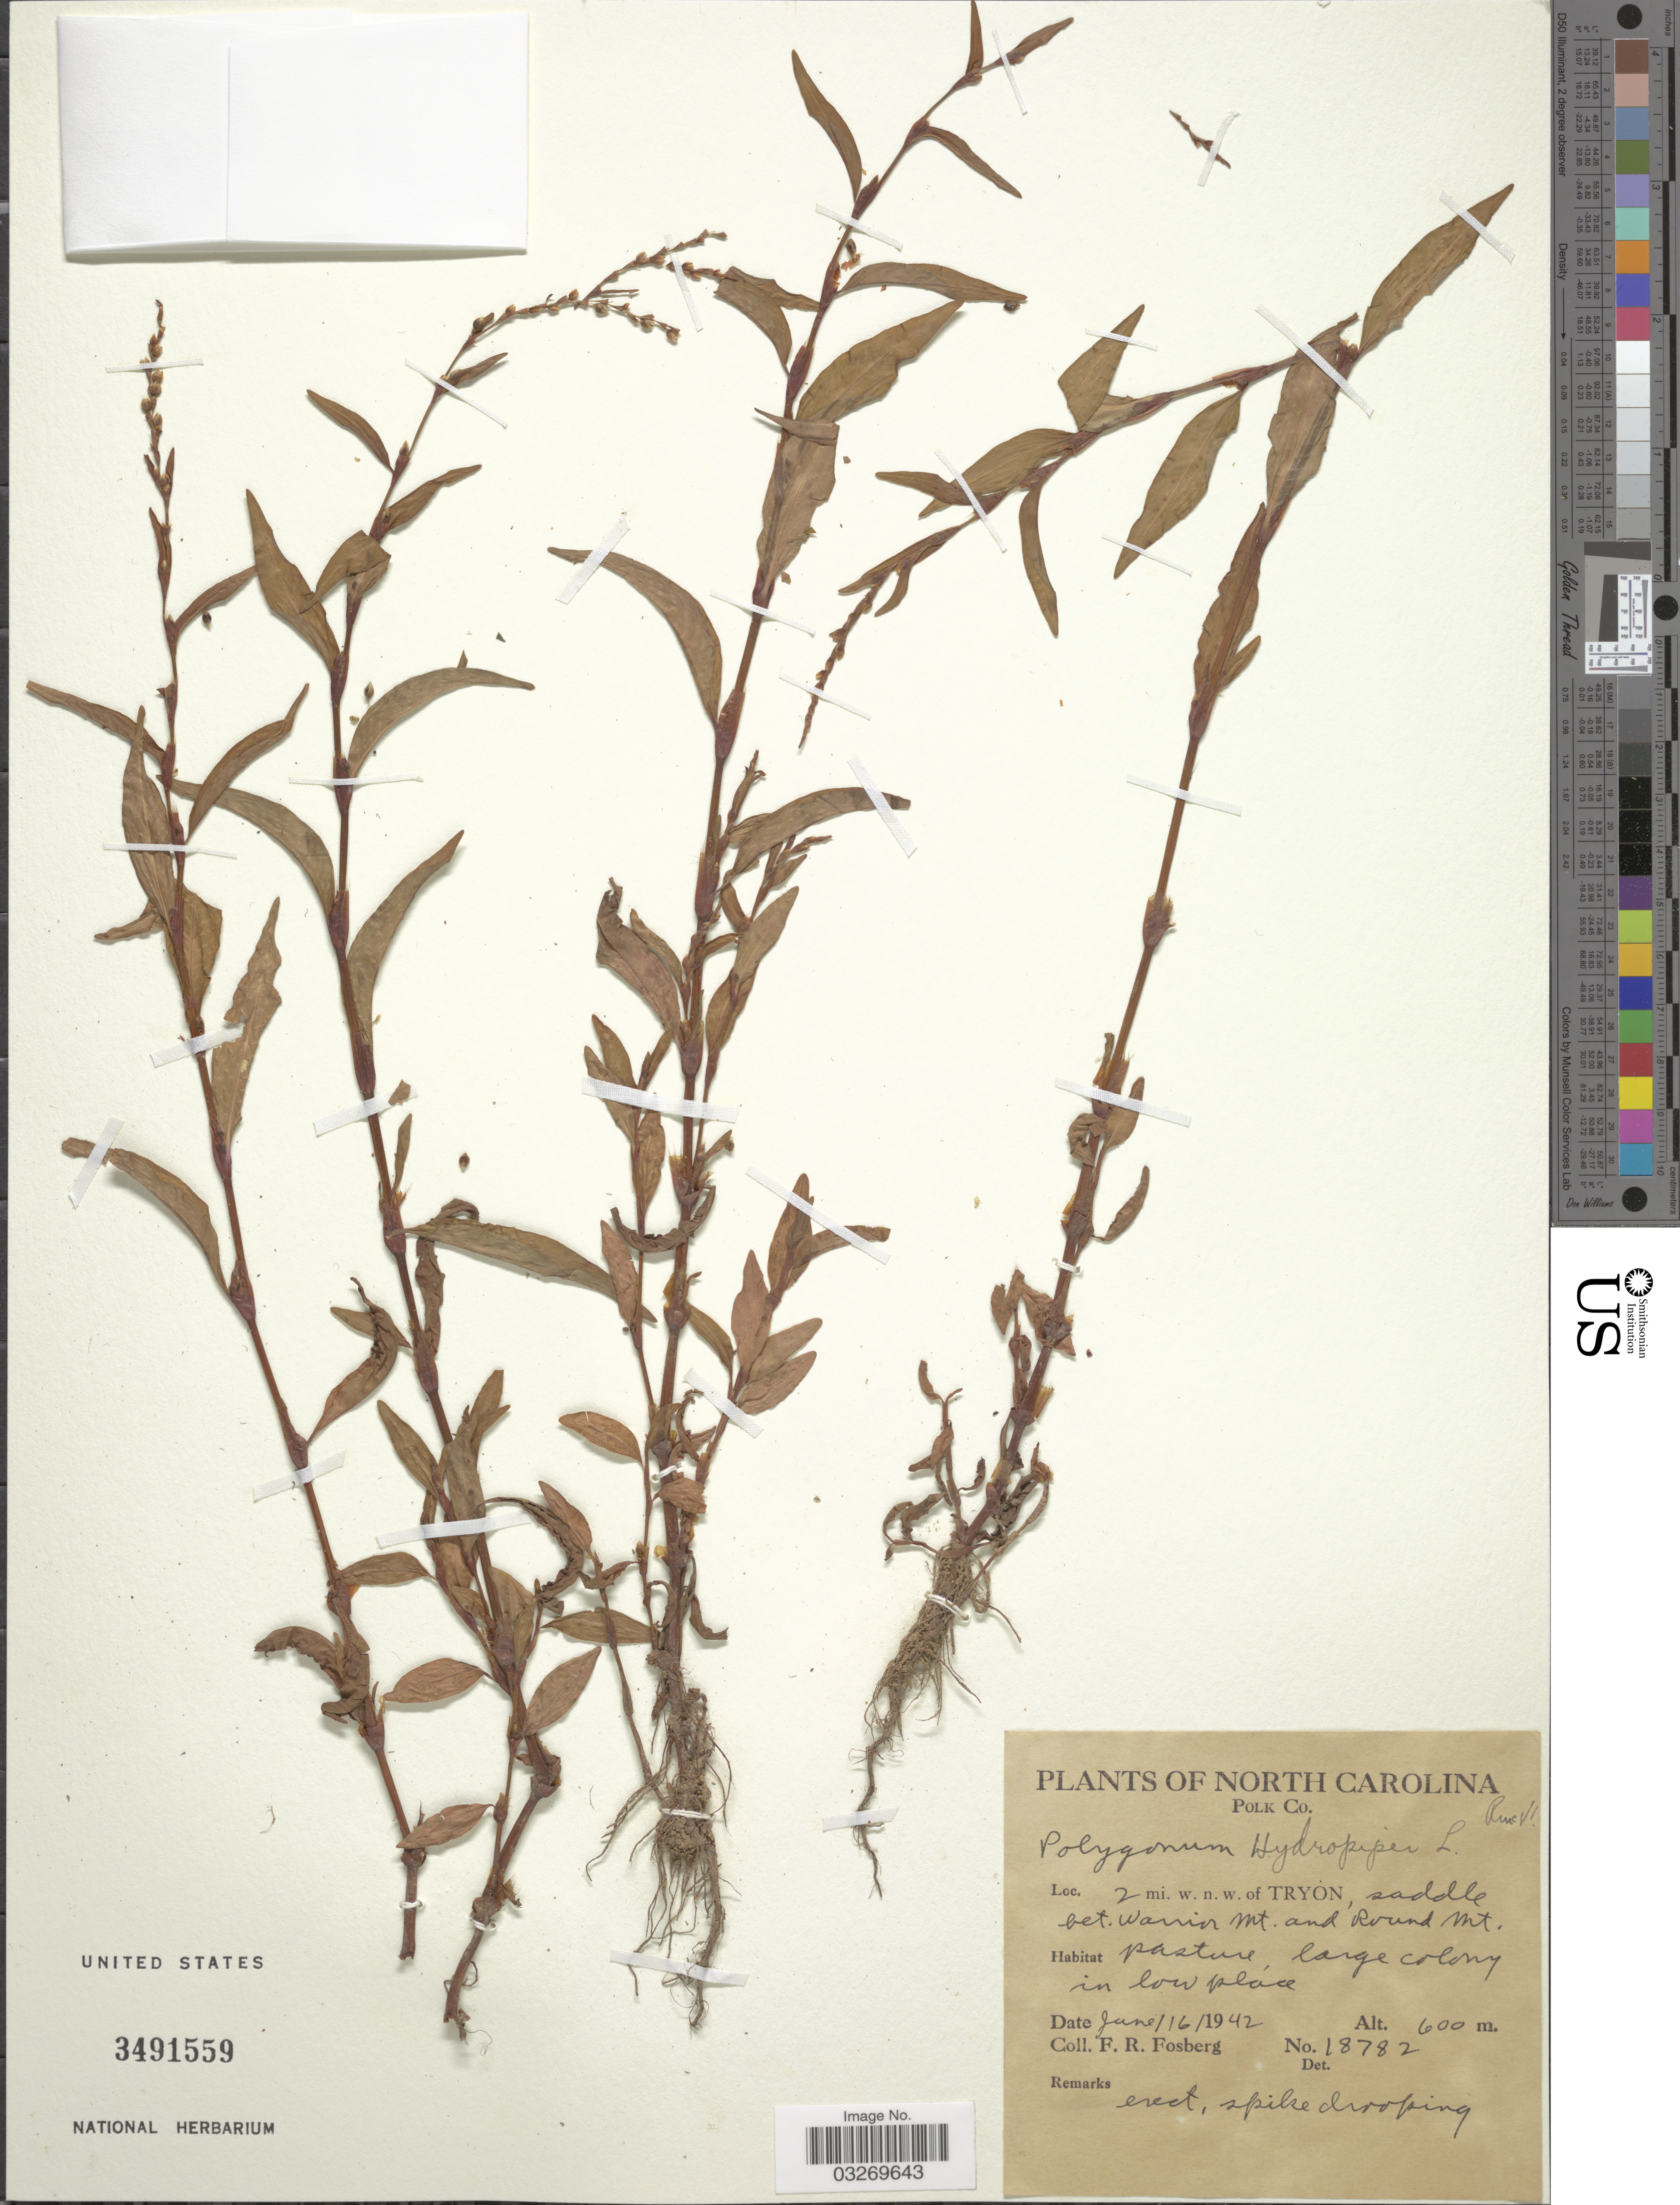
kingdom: Plantae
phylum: Tracheophyta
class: Magnoliopsida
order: Caryophyllales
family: Polygonaceae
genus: Persicaria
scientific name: Persicaria hydropiper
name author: (L.) Delarbre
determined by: Atha, D. E.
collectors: F. R. Fosberg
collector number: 18782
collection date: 1942-06-16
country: United States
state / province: North Carolina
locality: Polk Co., 2 mi. w.n.w. of Tryon, saddle bet. Warrior Mt. and Round Mt.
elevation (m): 600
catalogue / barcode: US 3491559